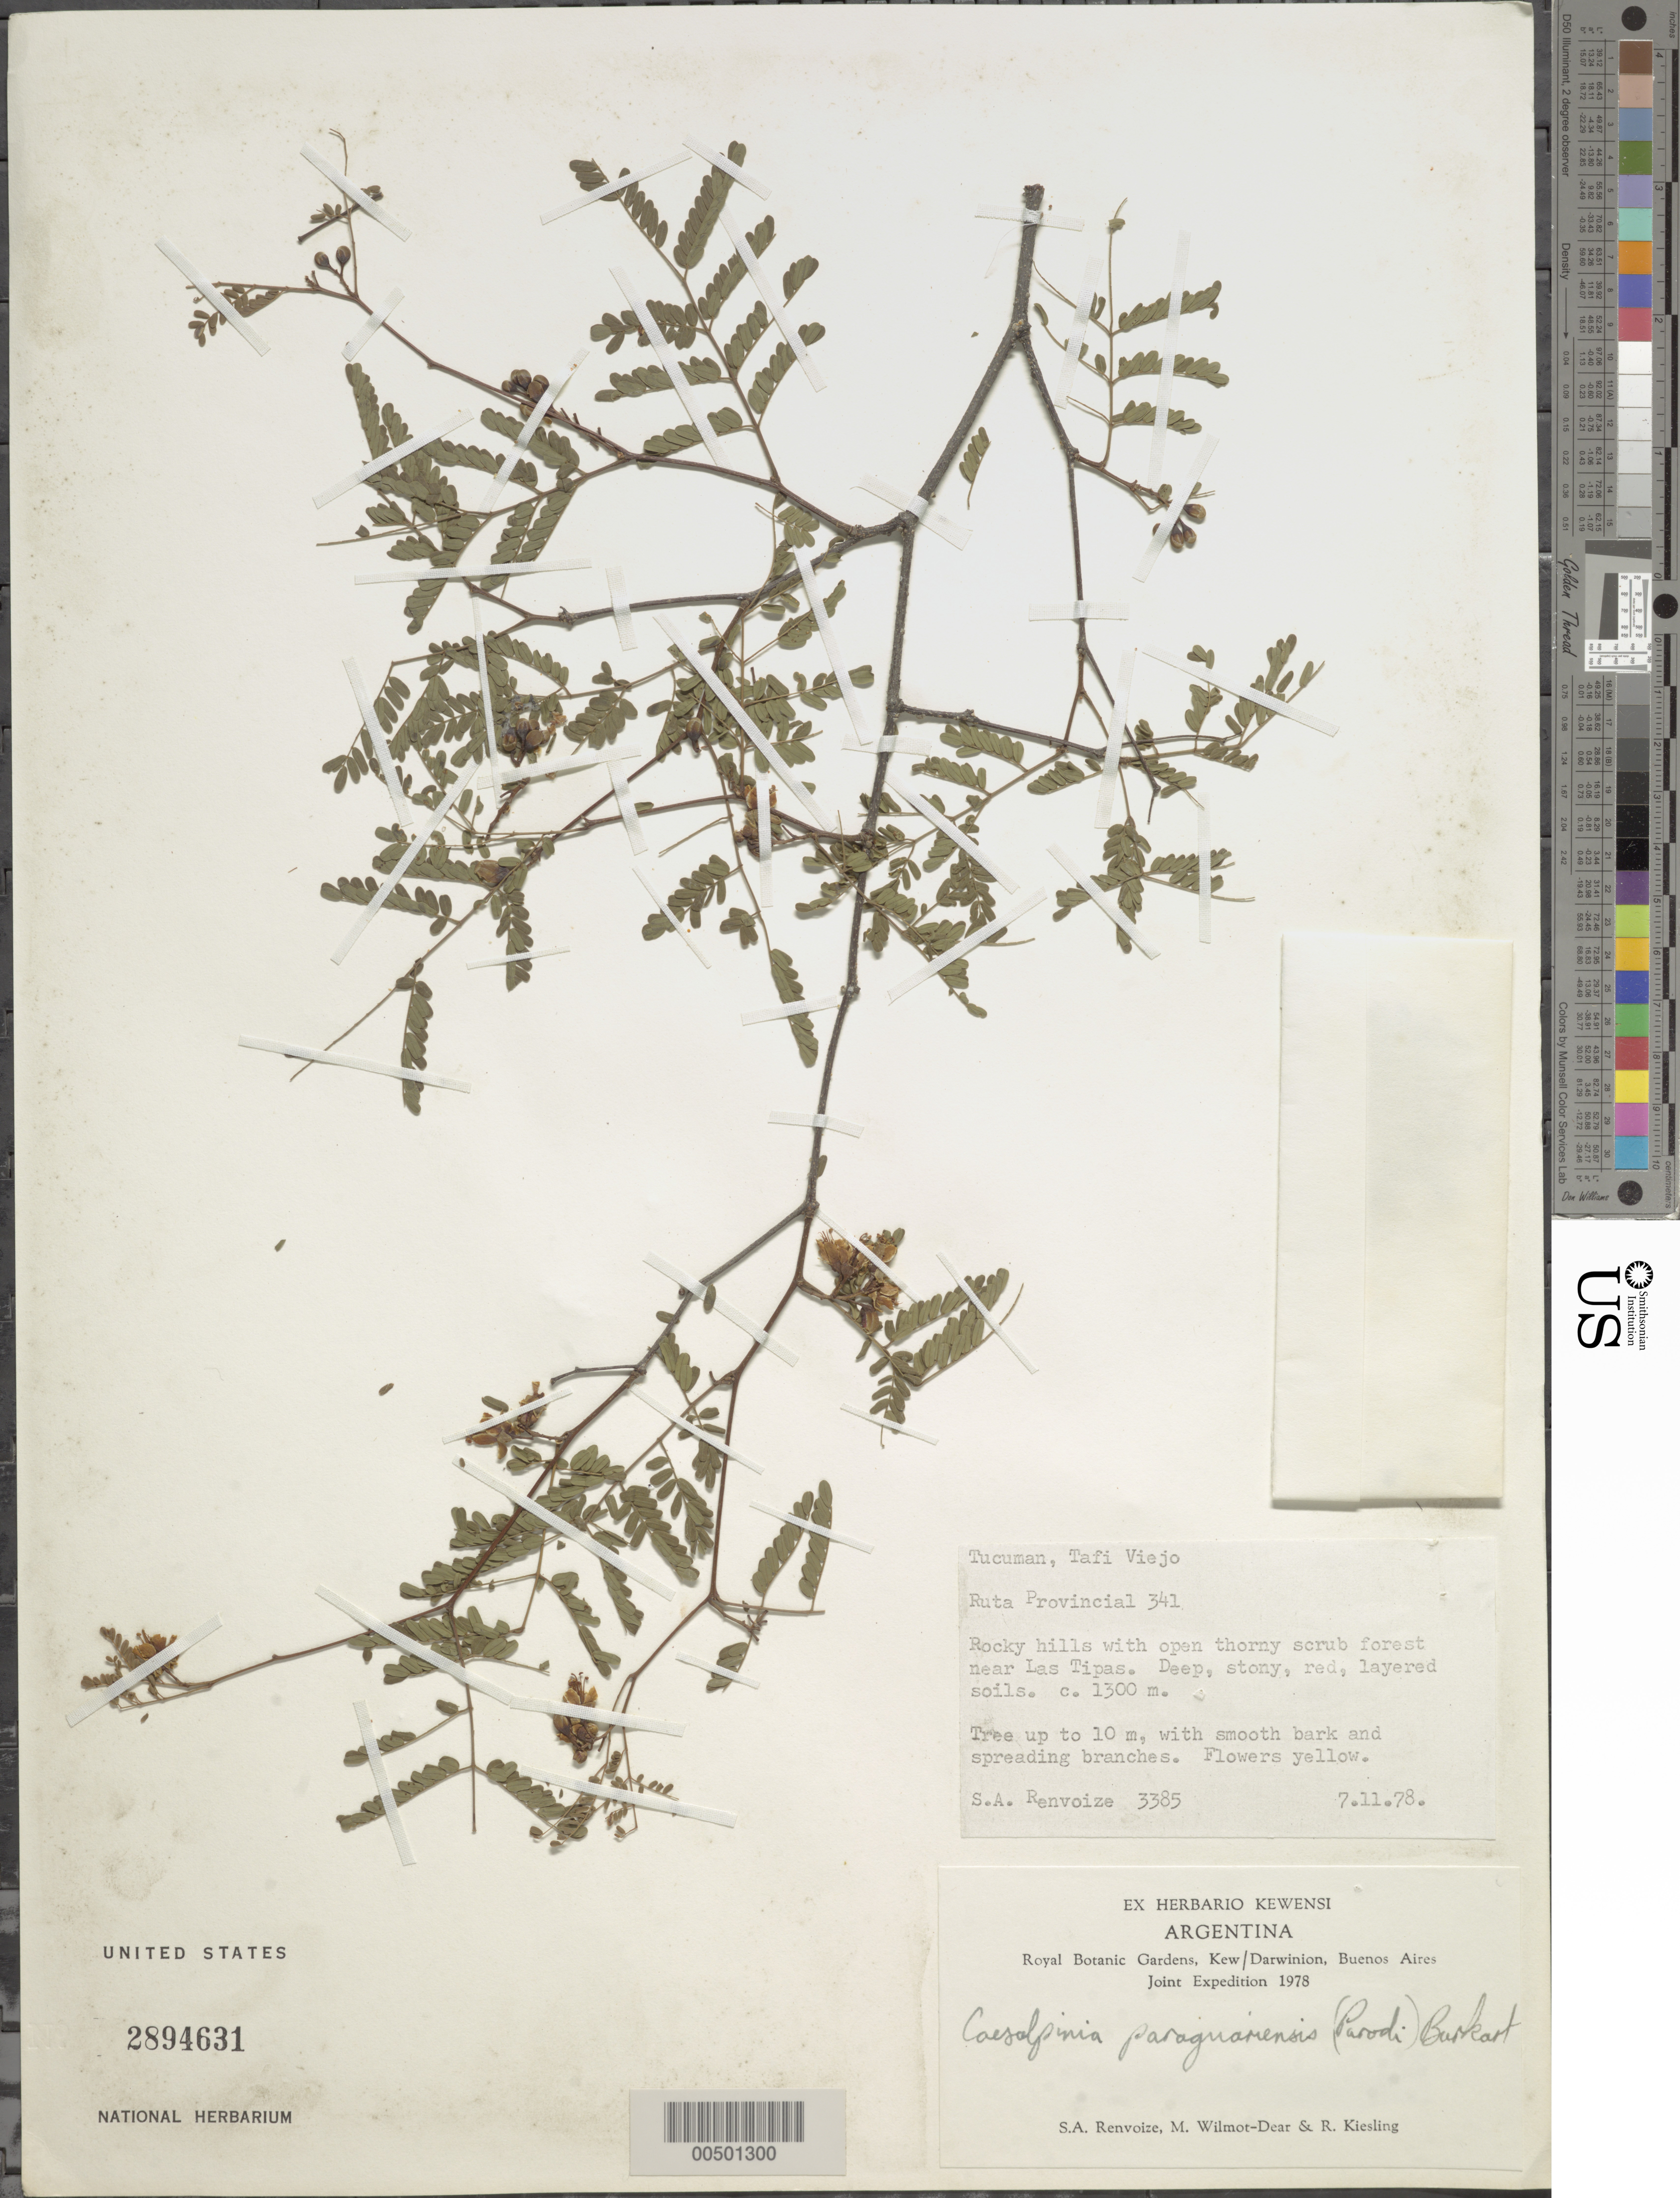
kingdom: Plantae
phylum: Tracheophyta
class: Magnoliopsida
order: Fabales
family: Fabaceae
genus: Libidibia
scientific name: Libidibia paraguariensis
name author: (Parodi) G.P. Lewis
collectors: S. A. Renvoize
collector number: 3385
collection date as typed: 07 Nov 1978 or 11 Jul 1978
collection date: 1978-07-11 or 1978-11-07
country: Argentina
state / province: Tucumán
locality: Tafi Viejo, ruta provincial 341, near las Tipas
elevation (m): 1300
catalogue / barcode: US 2894631